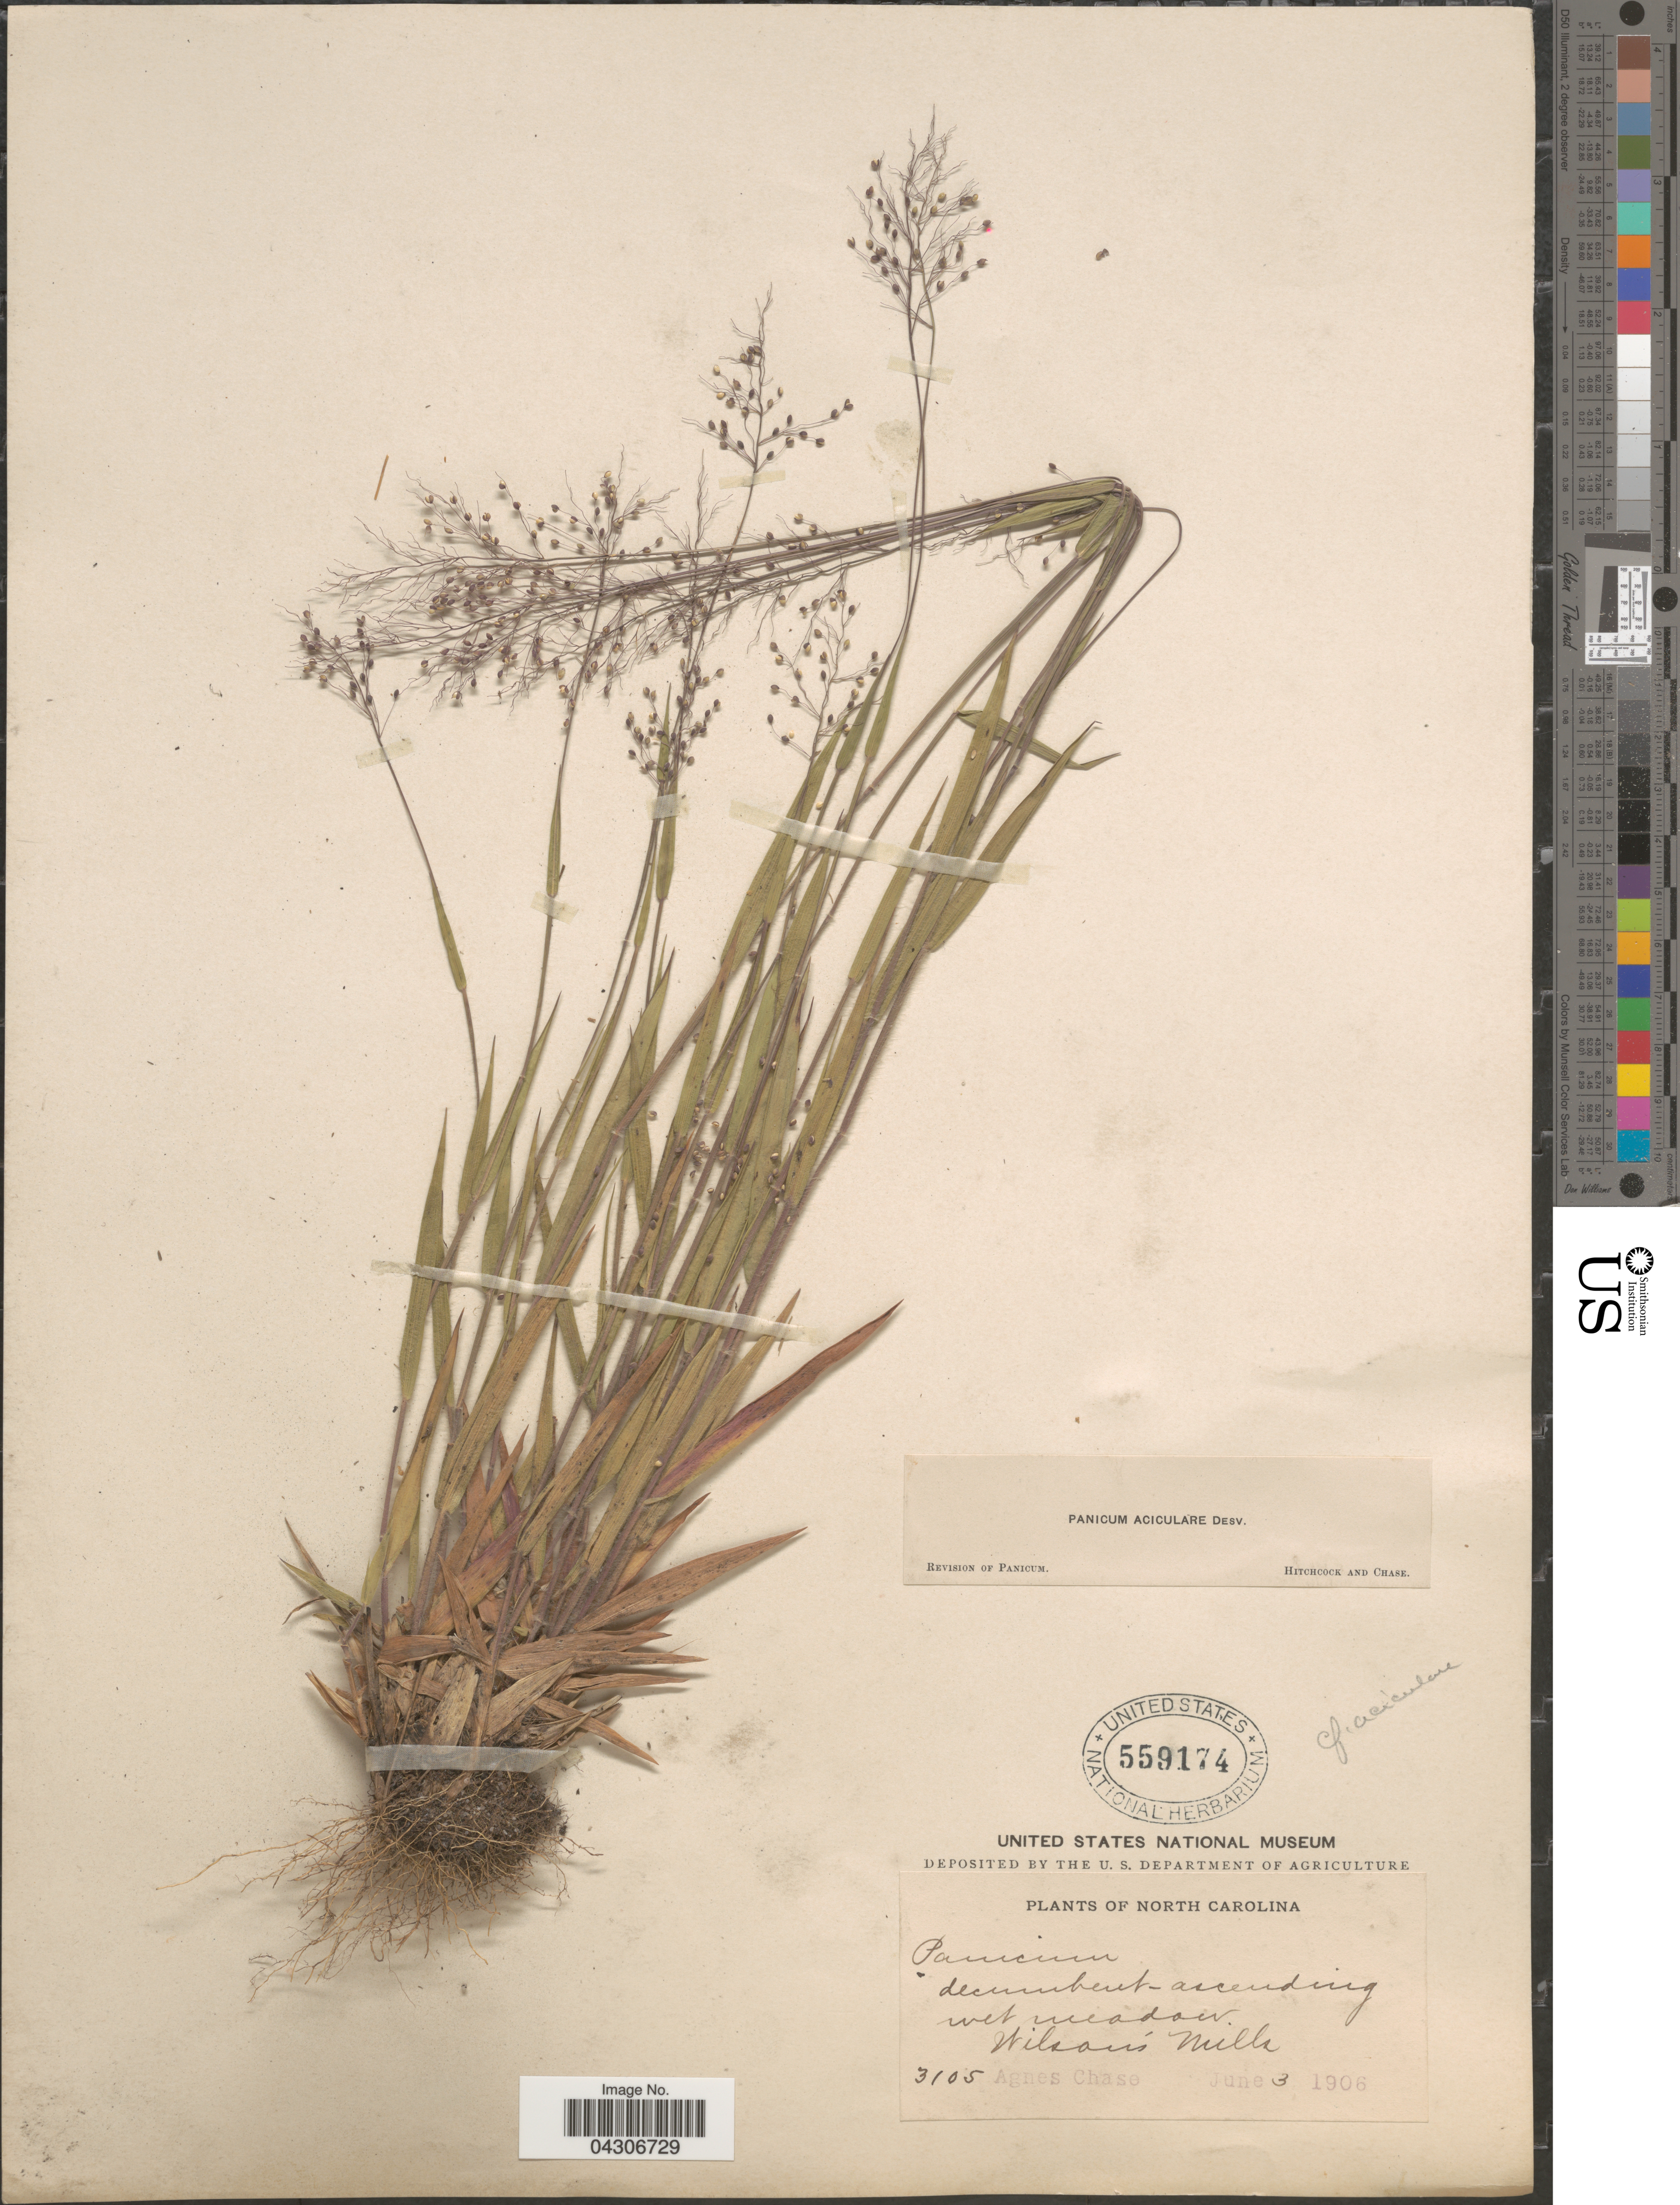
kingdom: Plantae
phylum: Tracheophyta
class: Liliopsida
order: Poales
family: Poaceae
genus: Dichanthelium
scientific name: Dichanthelium aciculare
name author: (Desv. ex Poir.) Gould & C.A. Clark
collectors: A. Chase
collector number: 3105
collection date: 1906-06-03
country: United States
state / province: North Carolina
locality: Wilson's Mills.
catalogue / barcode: US 559174